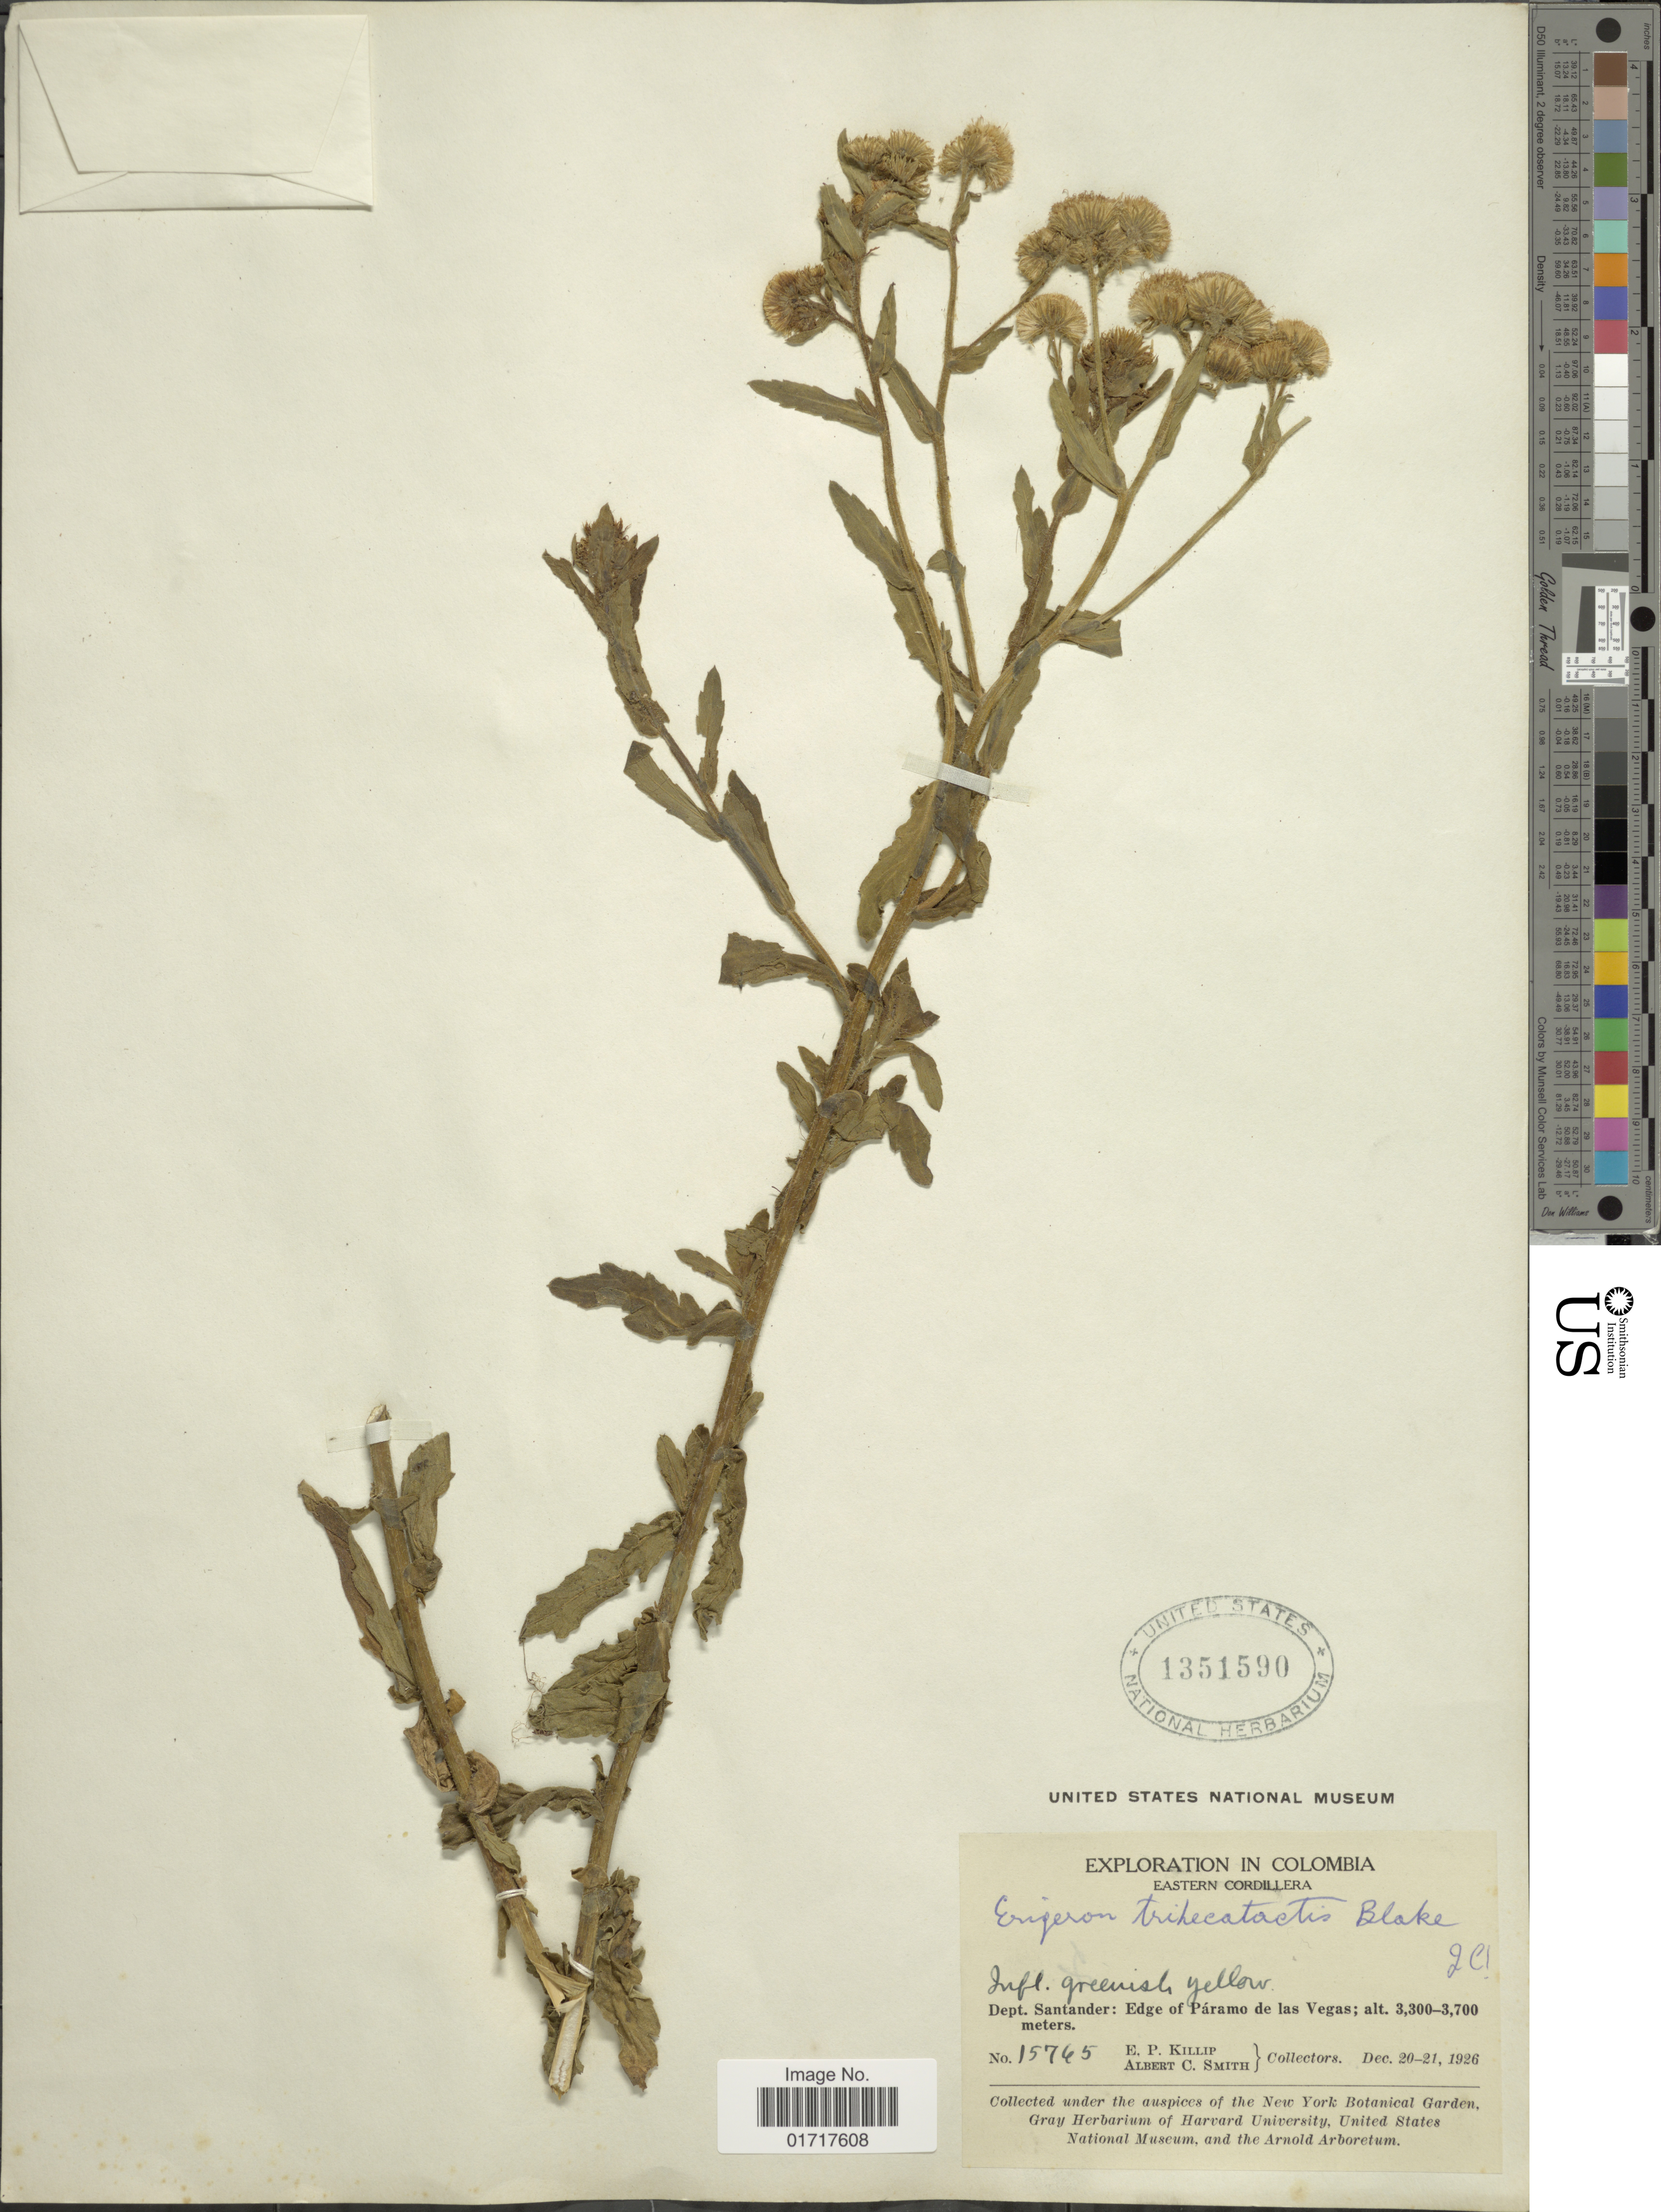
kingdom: Plantae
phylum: Tracheophyta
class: Magnoliopsida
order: Asterales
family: Asteraceae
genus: Conyza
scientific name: Conyza trihecatactis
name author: (S.F. Blake) Cuatrec.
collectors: E. P. Killip & A. C. Smith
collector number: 15765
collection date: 1926-12-20/1926-12-21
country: Colombia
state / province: Santander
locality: Eastern Cordillera. Dept. Santander: Edge of Paramo de las Vegas.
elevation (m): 3300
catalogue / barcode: US 1351590